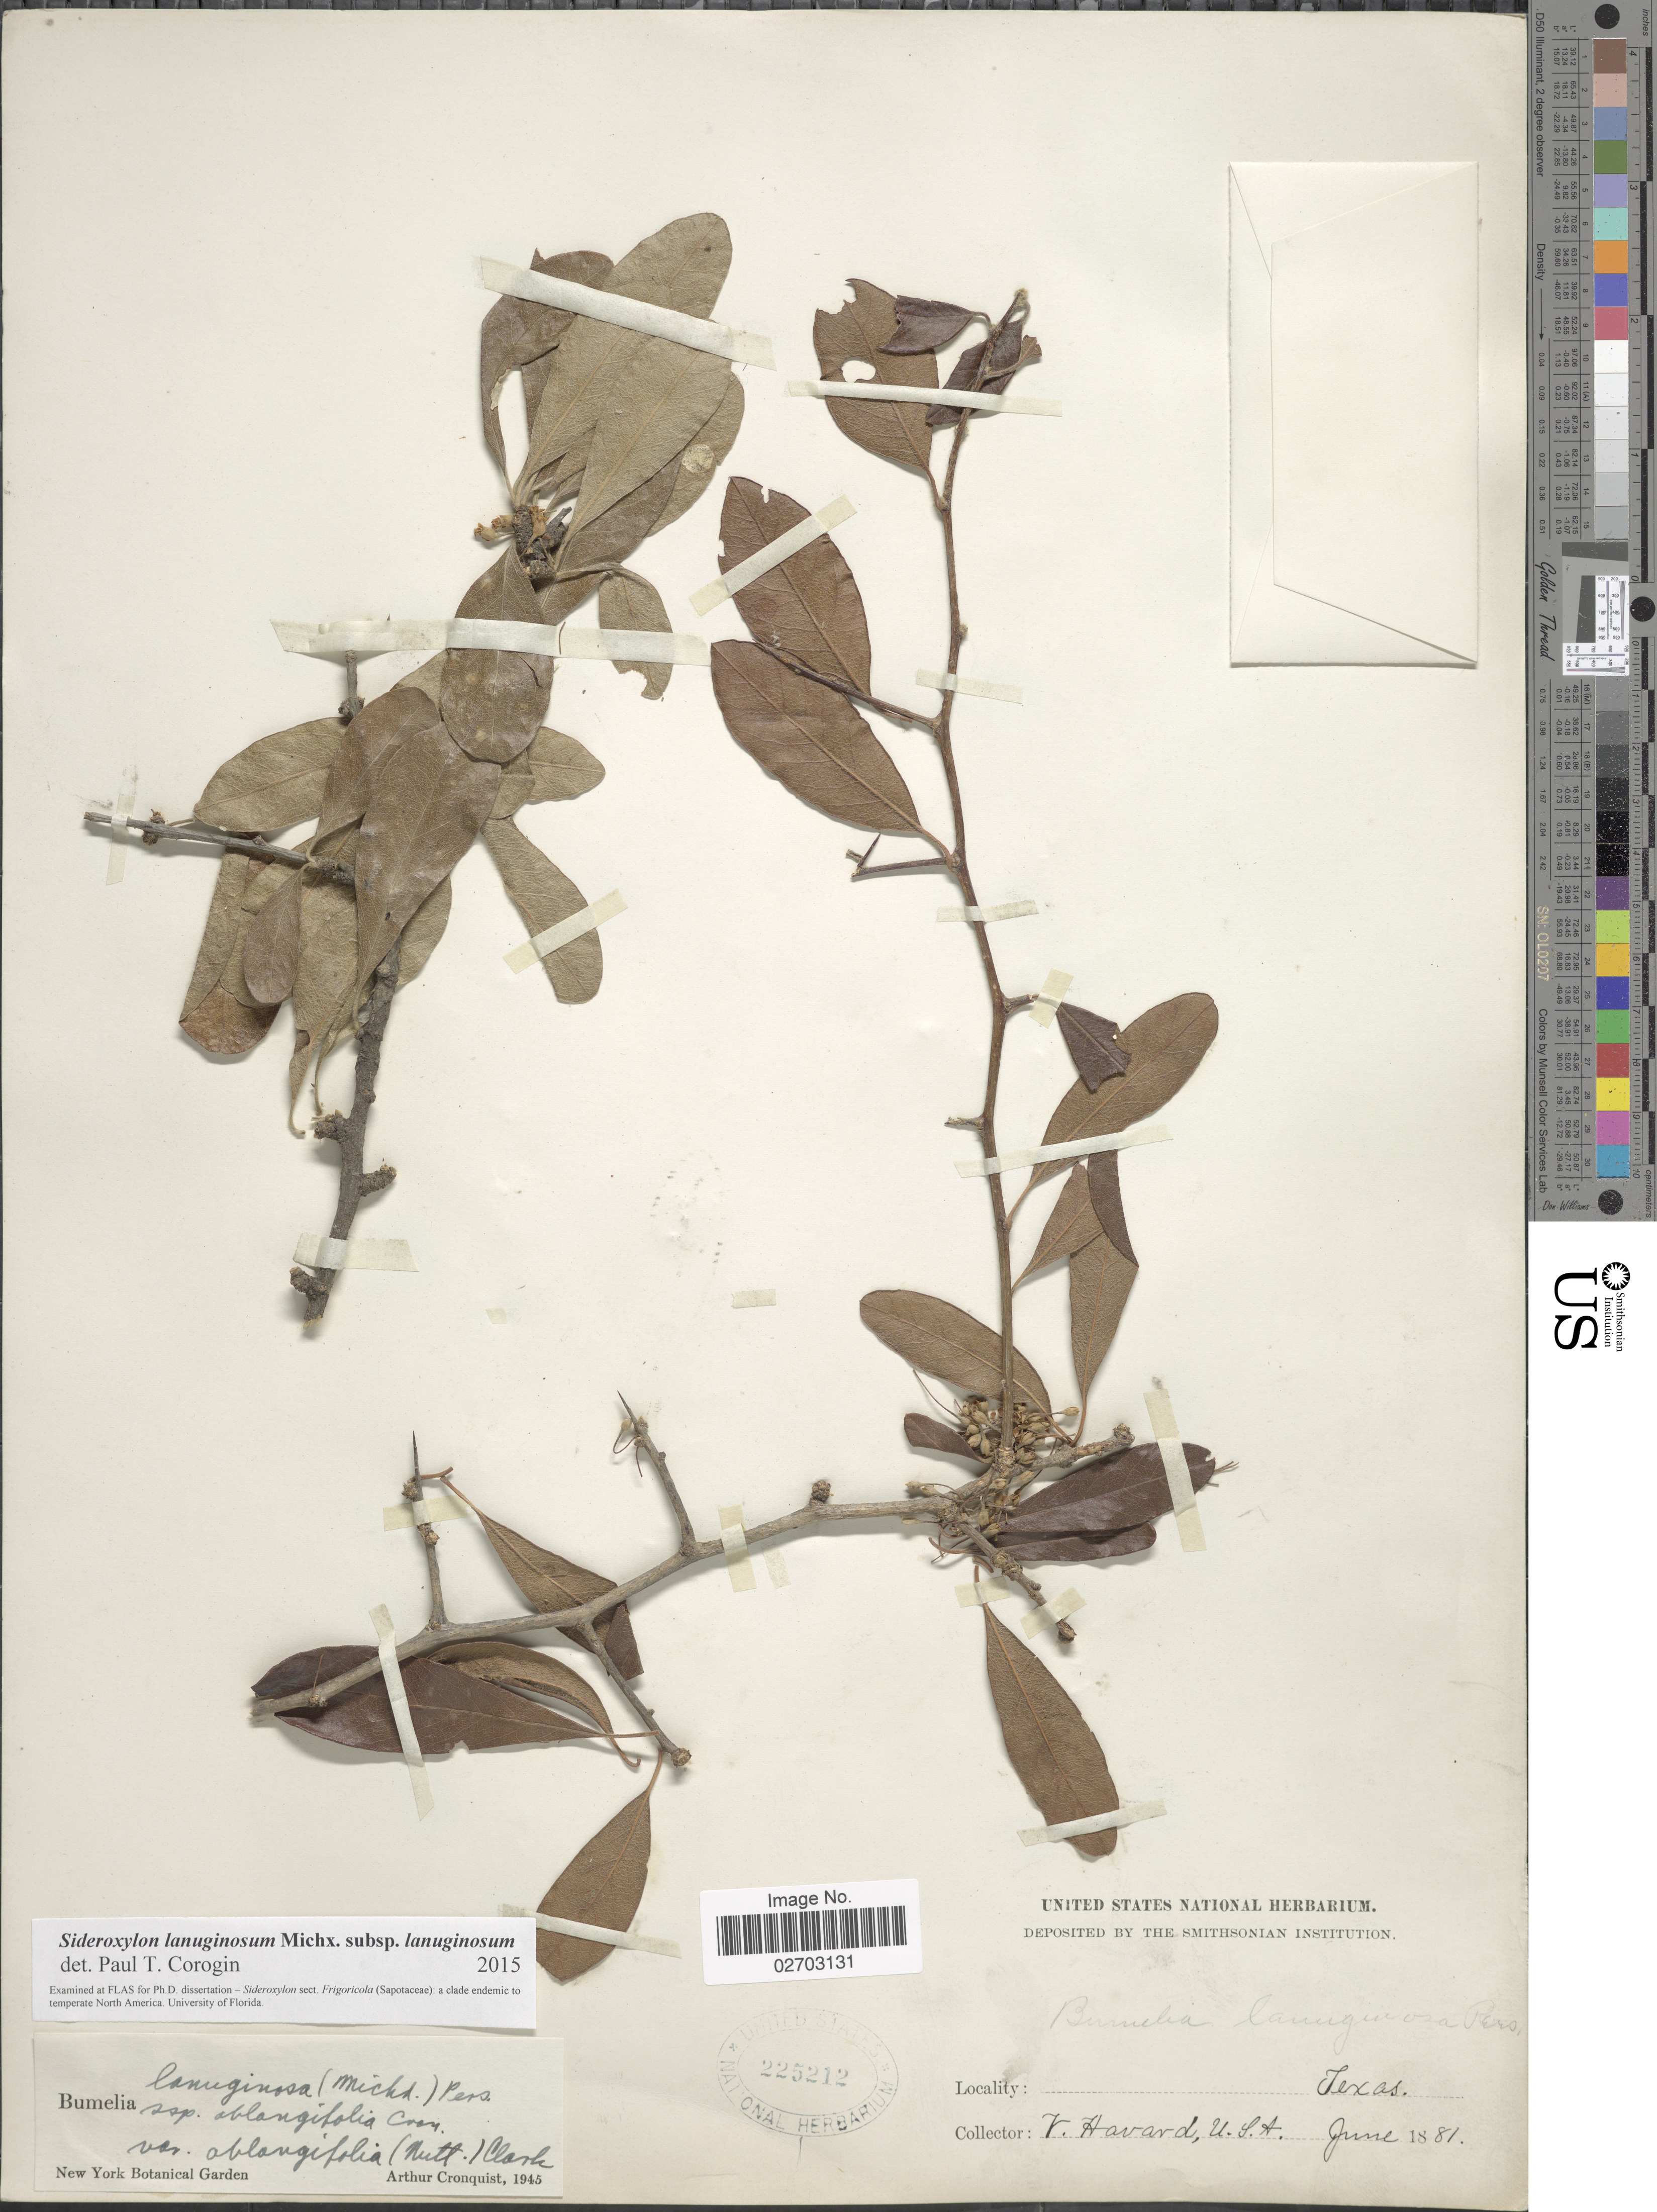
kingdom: Plantae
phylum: Tracheophyta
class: Magnoliopsida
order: Ericales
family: Sapotaceae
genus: Sideroxylon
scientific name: Sideroxylon lanuginosum subsp. lanuginosum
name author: Michx.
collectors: V. Havard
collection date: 1881-06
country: United States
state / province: Texas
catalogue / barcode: US 225212